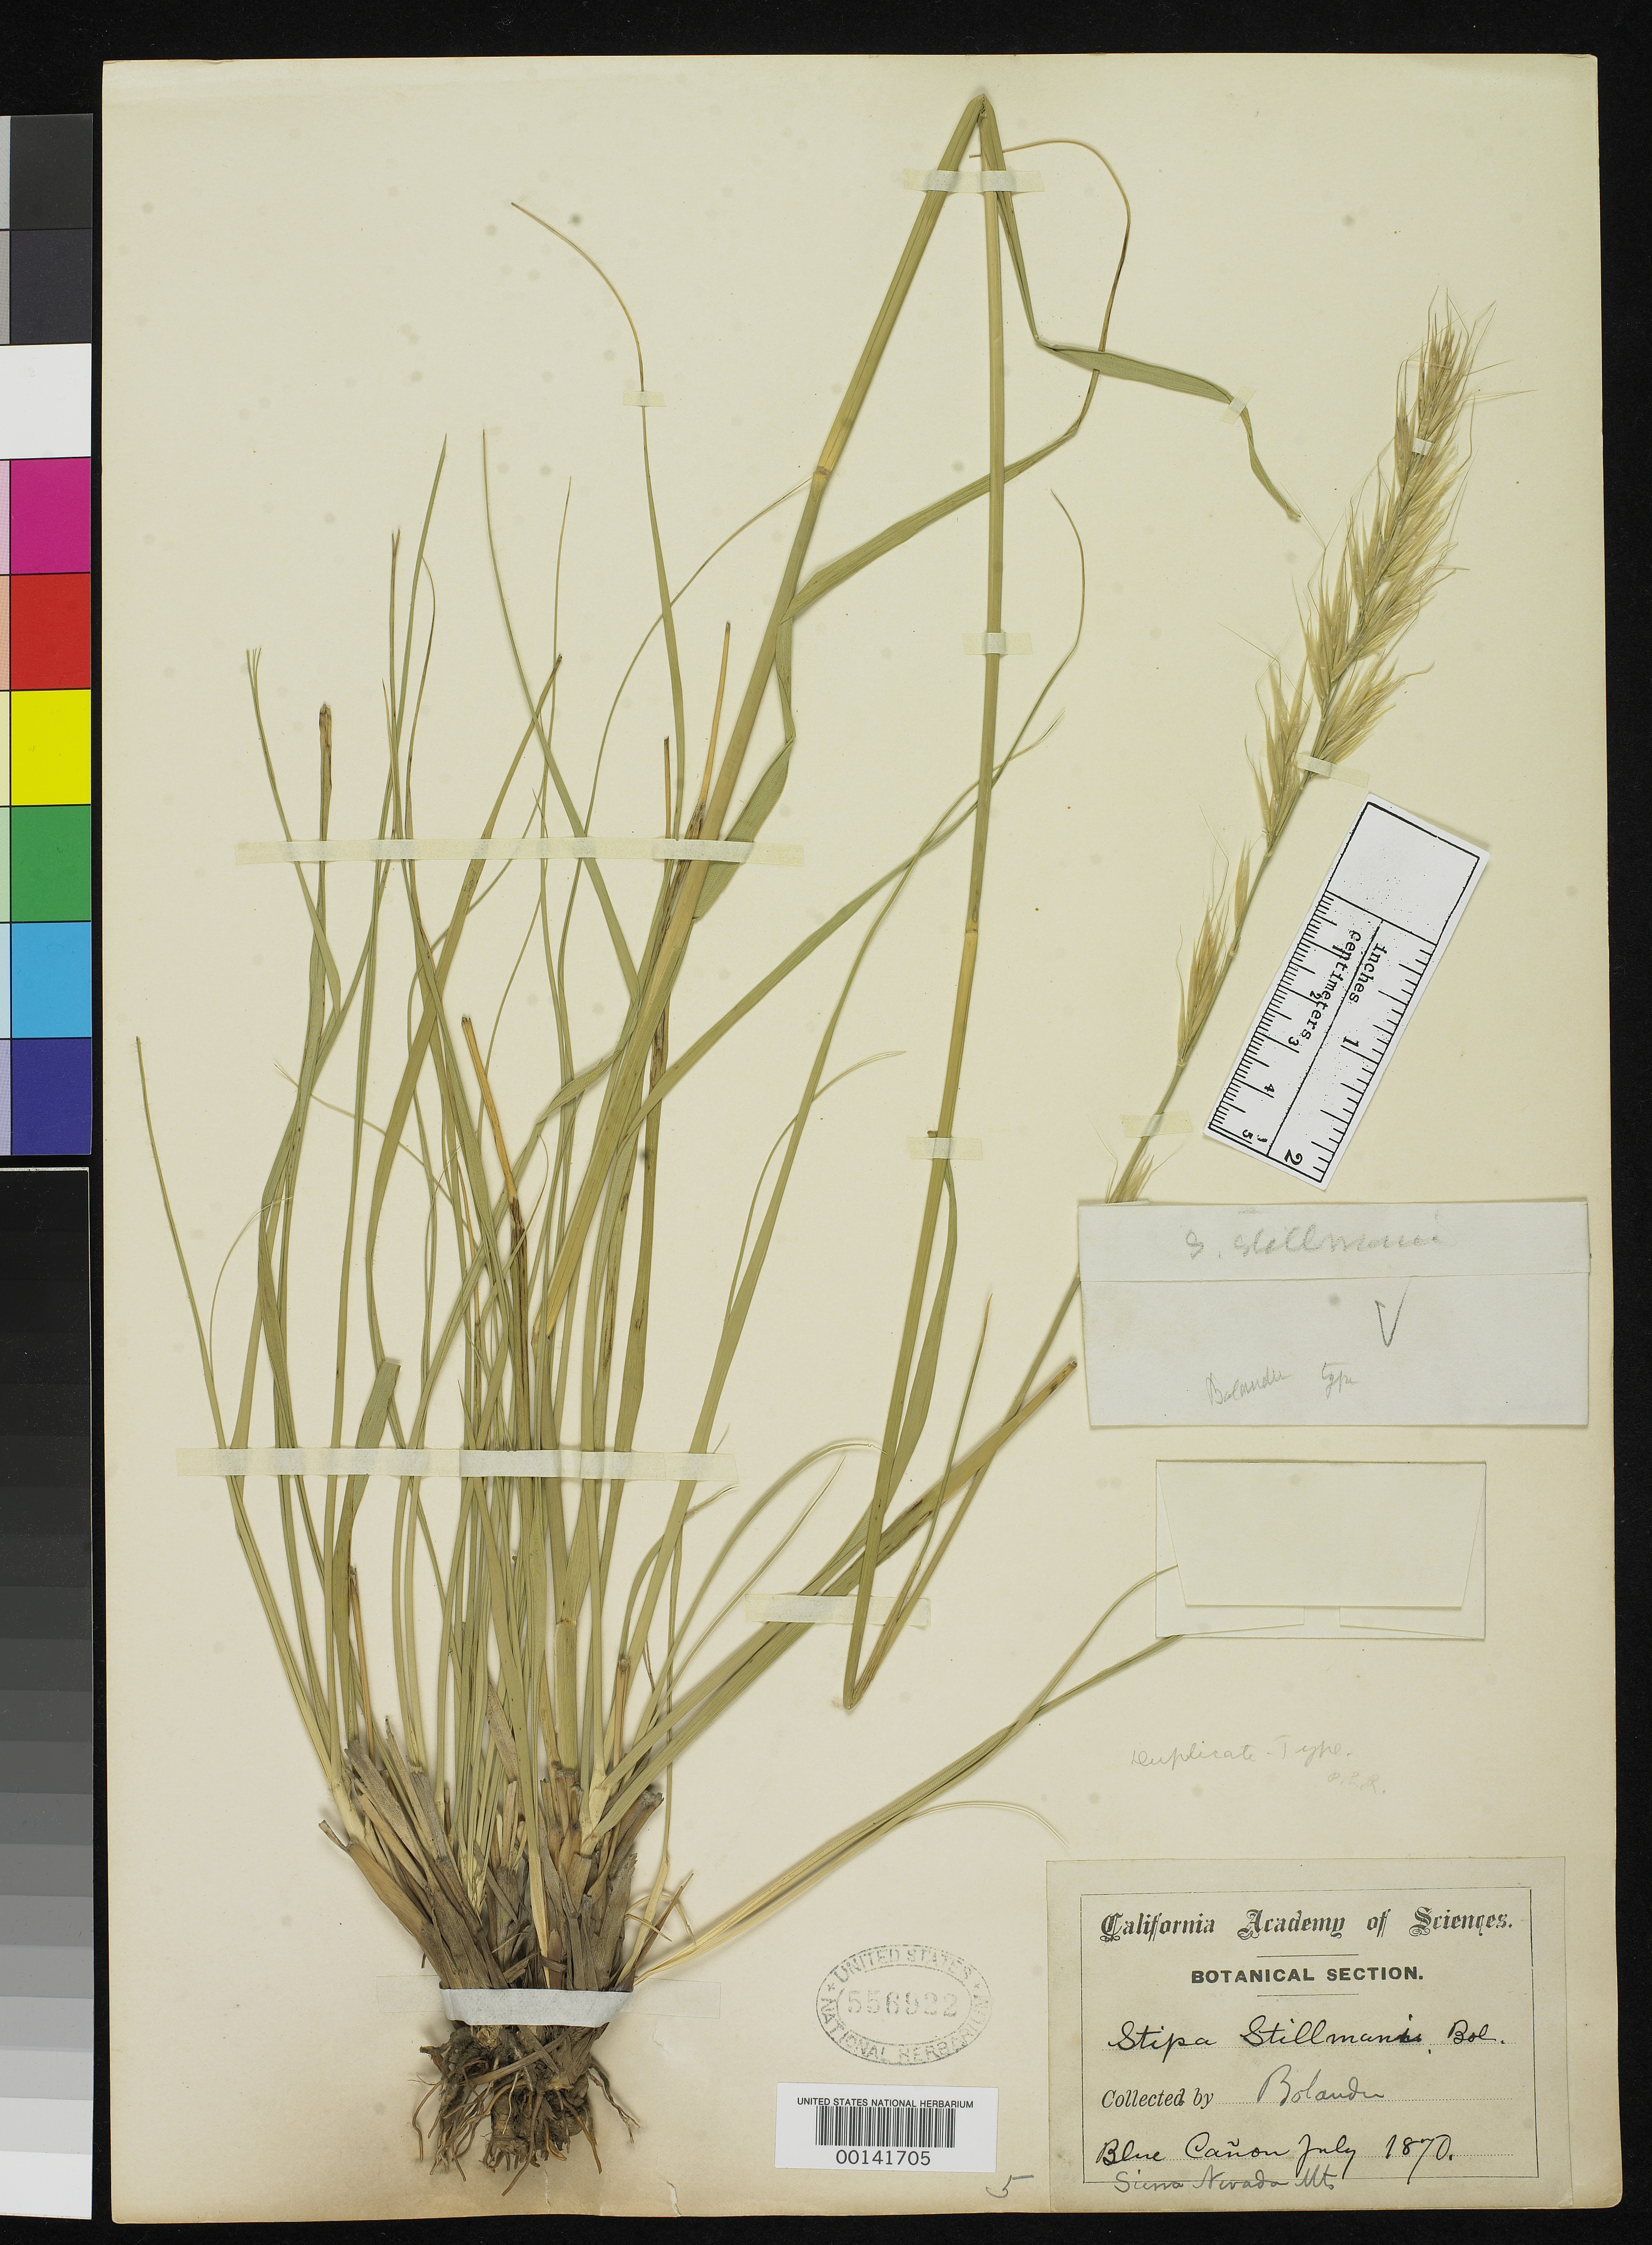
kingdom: Plantae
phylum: Tracheophyta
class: Liliopsida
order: Poales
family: Poaceae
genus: Stipa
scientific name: Stipa stillmanii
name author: Bol.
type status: Isotype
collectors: H. Bolander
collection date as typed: Jul 1870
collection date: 1870-07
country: United States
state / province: California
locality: Blue Canon, Sierra Nevada Mts.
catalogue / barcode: US 556922